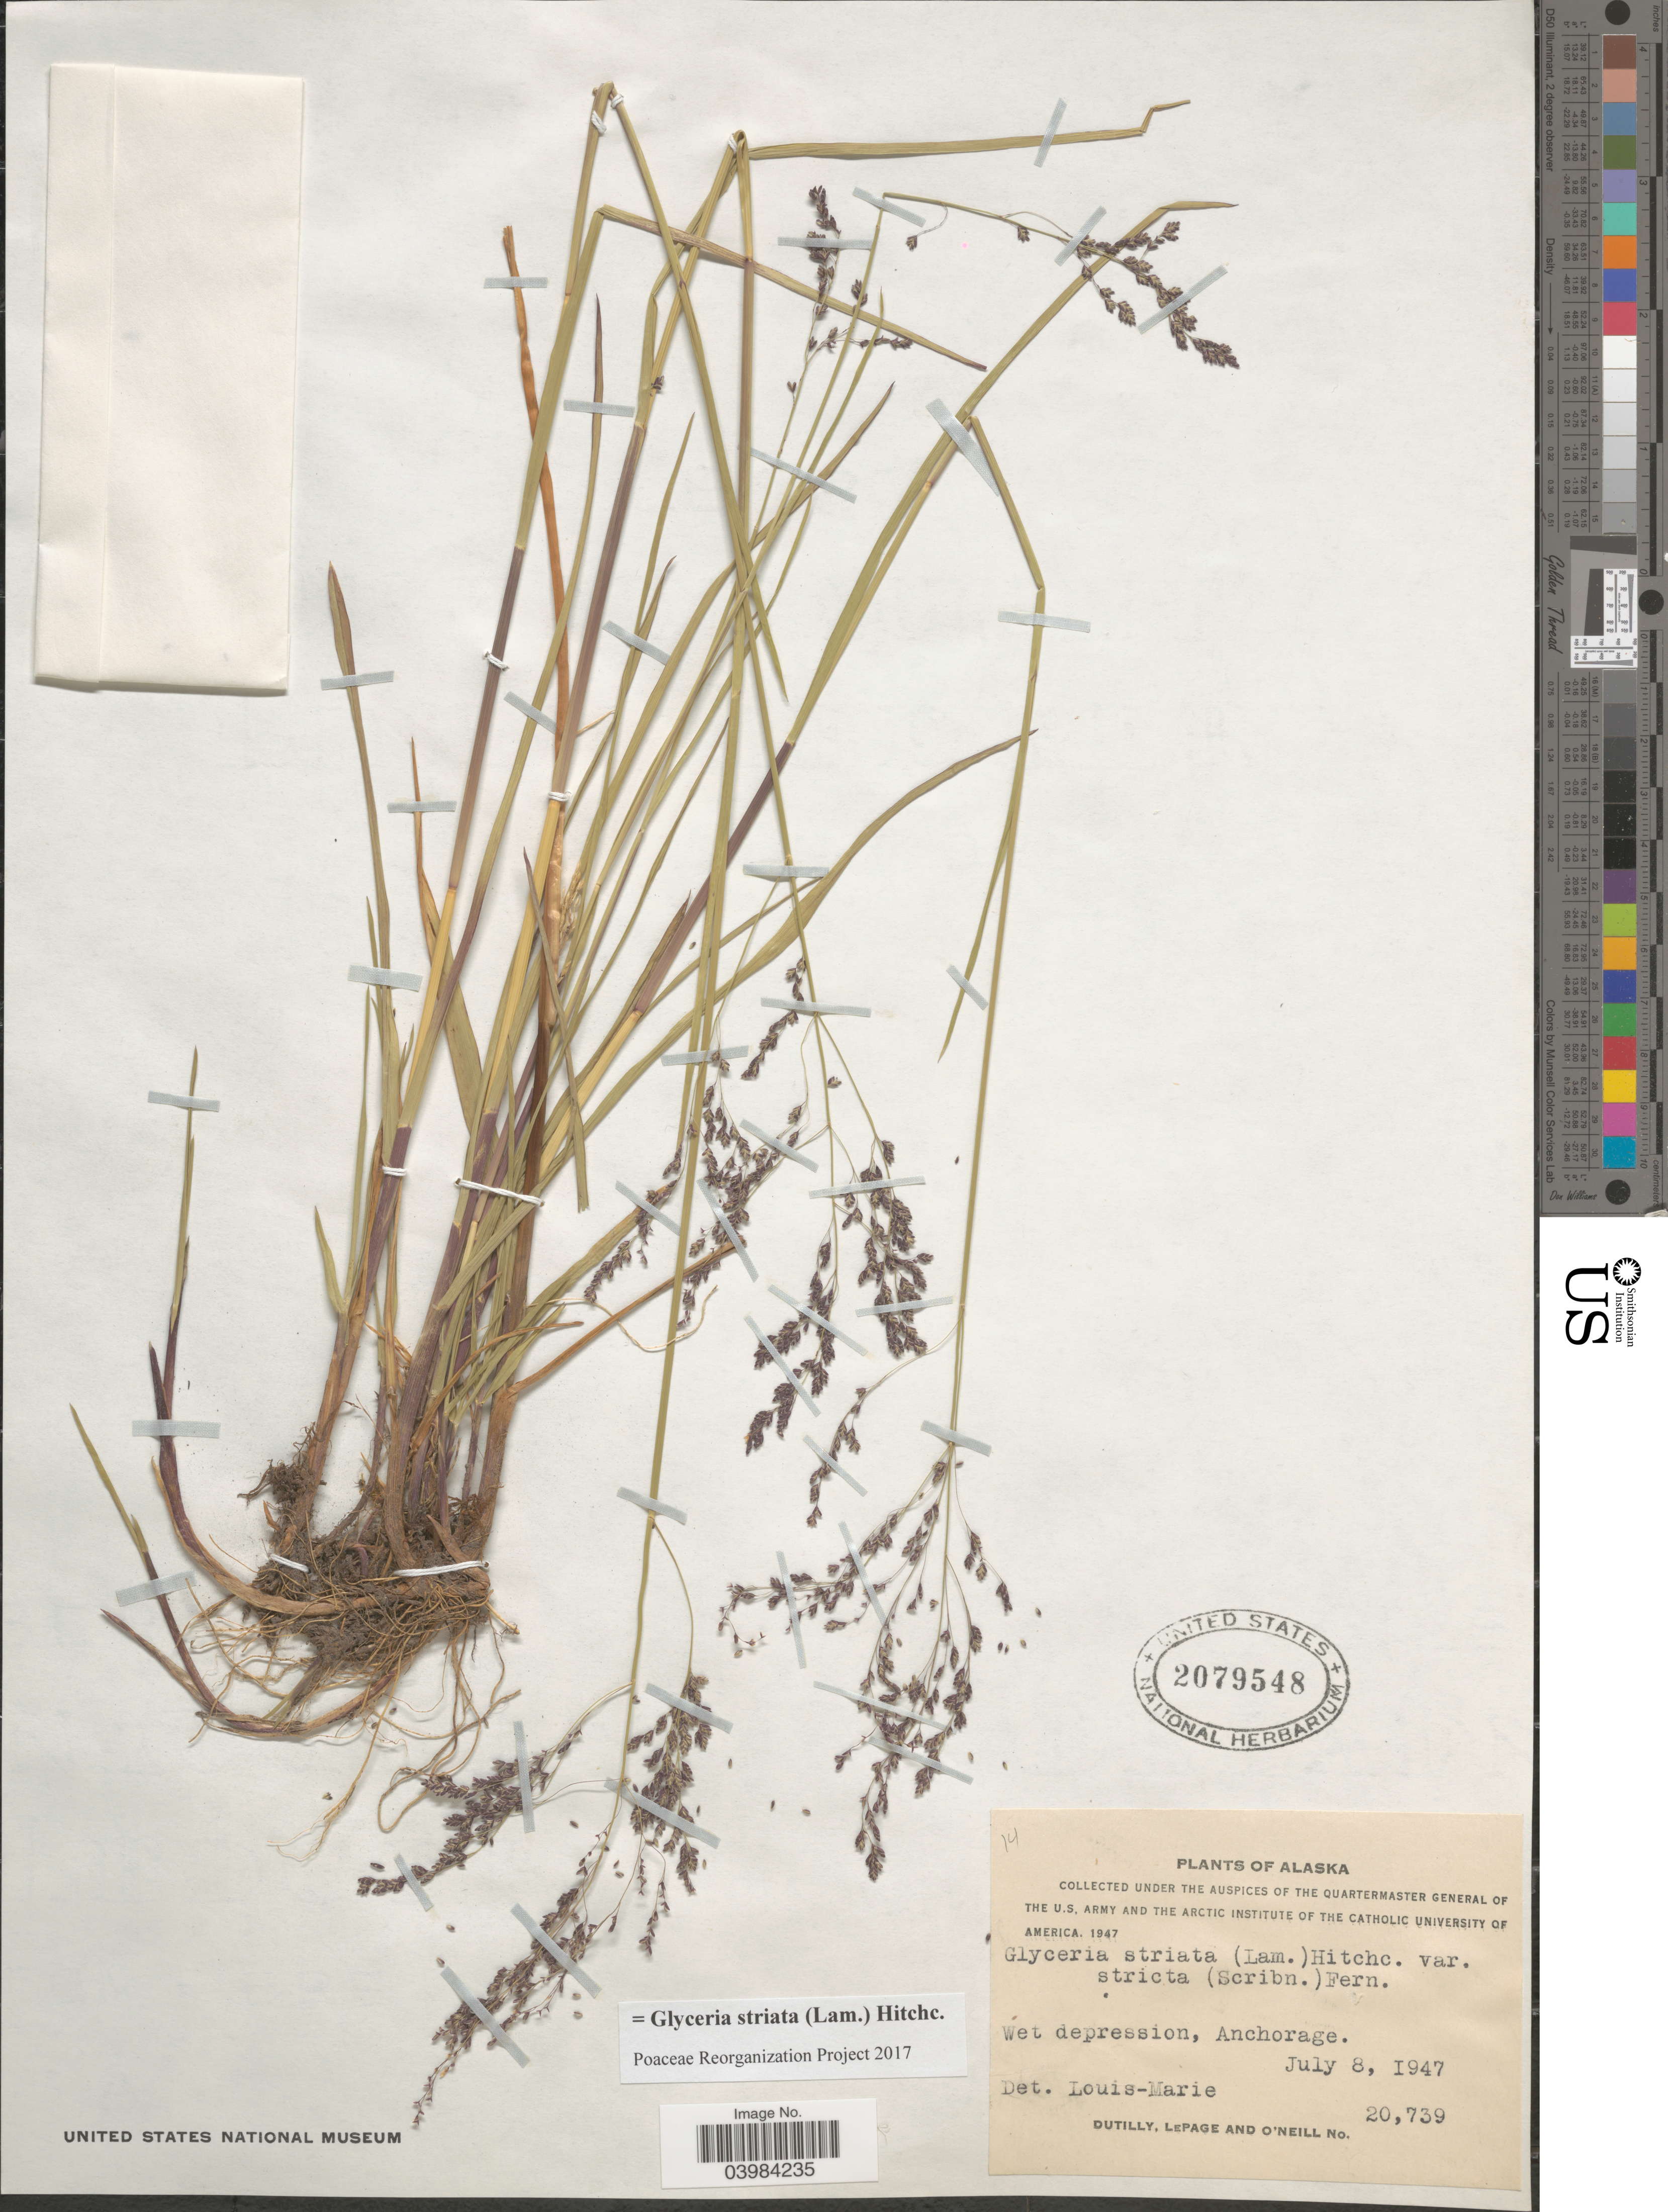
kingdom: Plantae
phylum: Tracheophyta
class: Liliopsida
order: Poales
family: Poaceae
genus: Glyceria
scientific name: Glyceria striata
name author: (Lam.) Hitchc.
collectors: -. Dutilly, -. LePage & -. O'Neill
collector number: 20739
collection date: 1947-07-08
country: United States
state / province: Alaska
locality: Wet depression, Anchorage.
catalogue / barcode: US 2079548